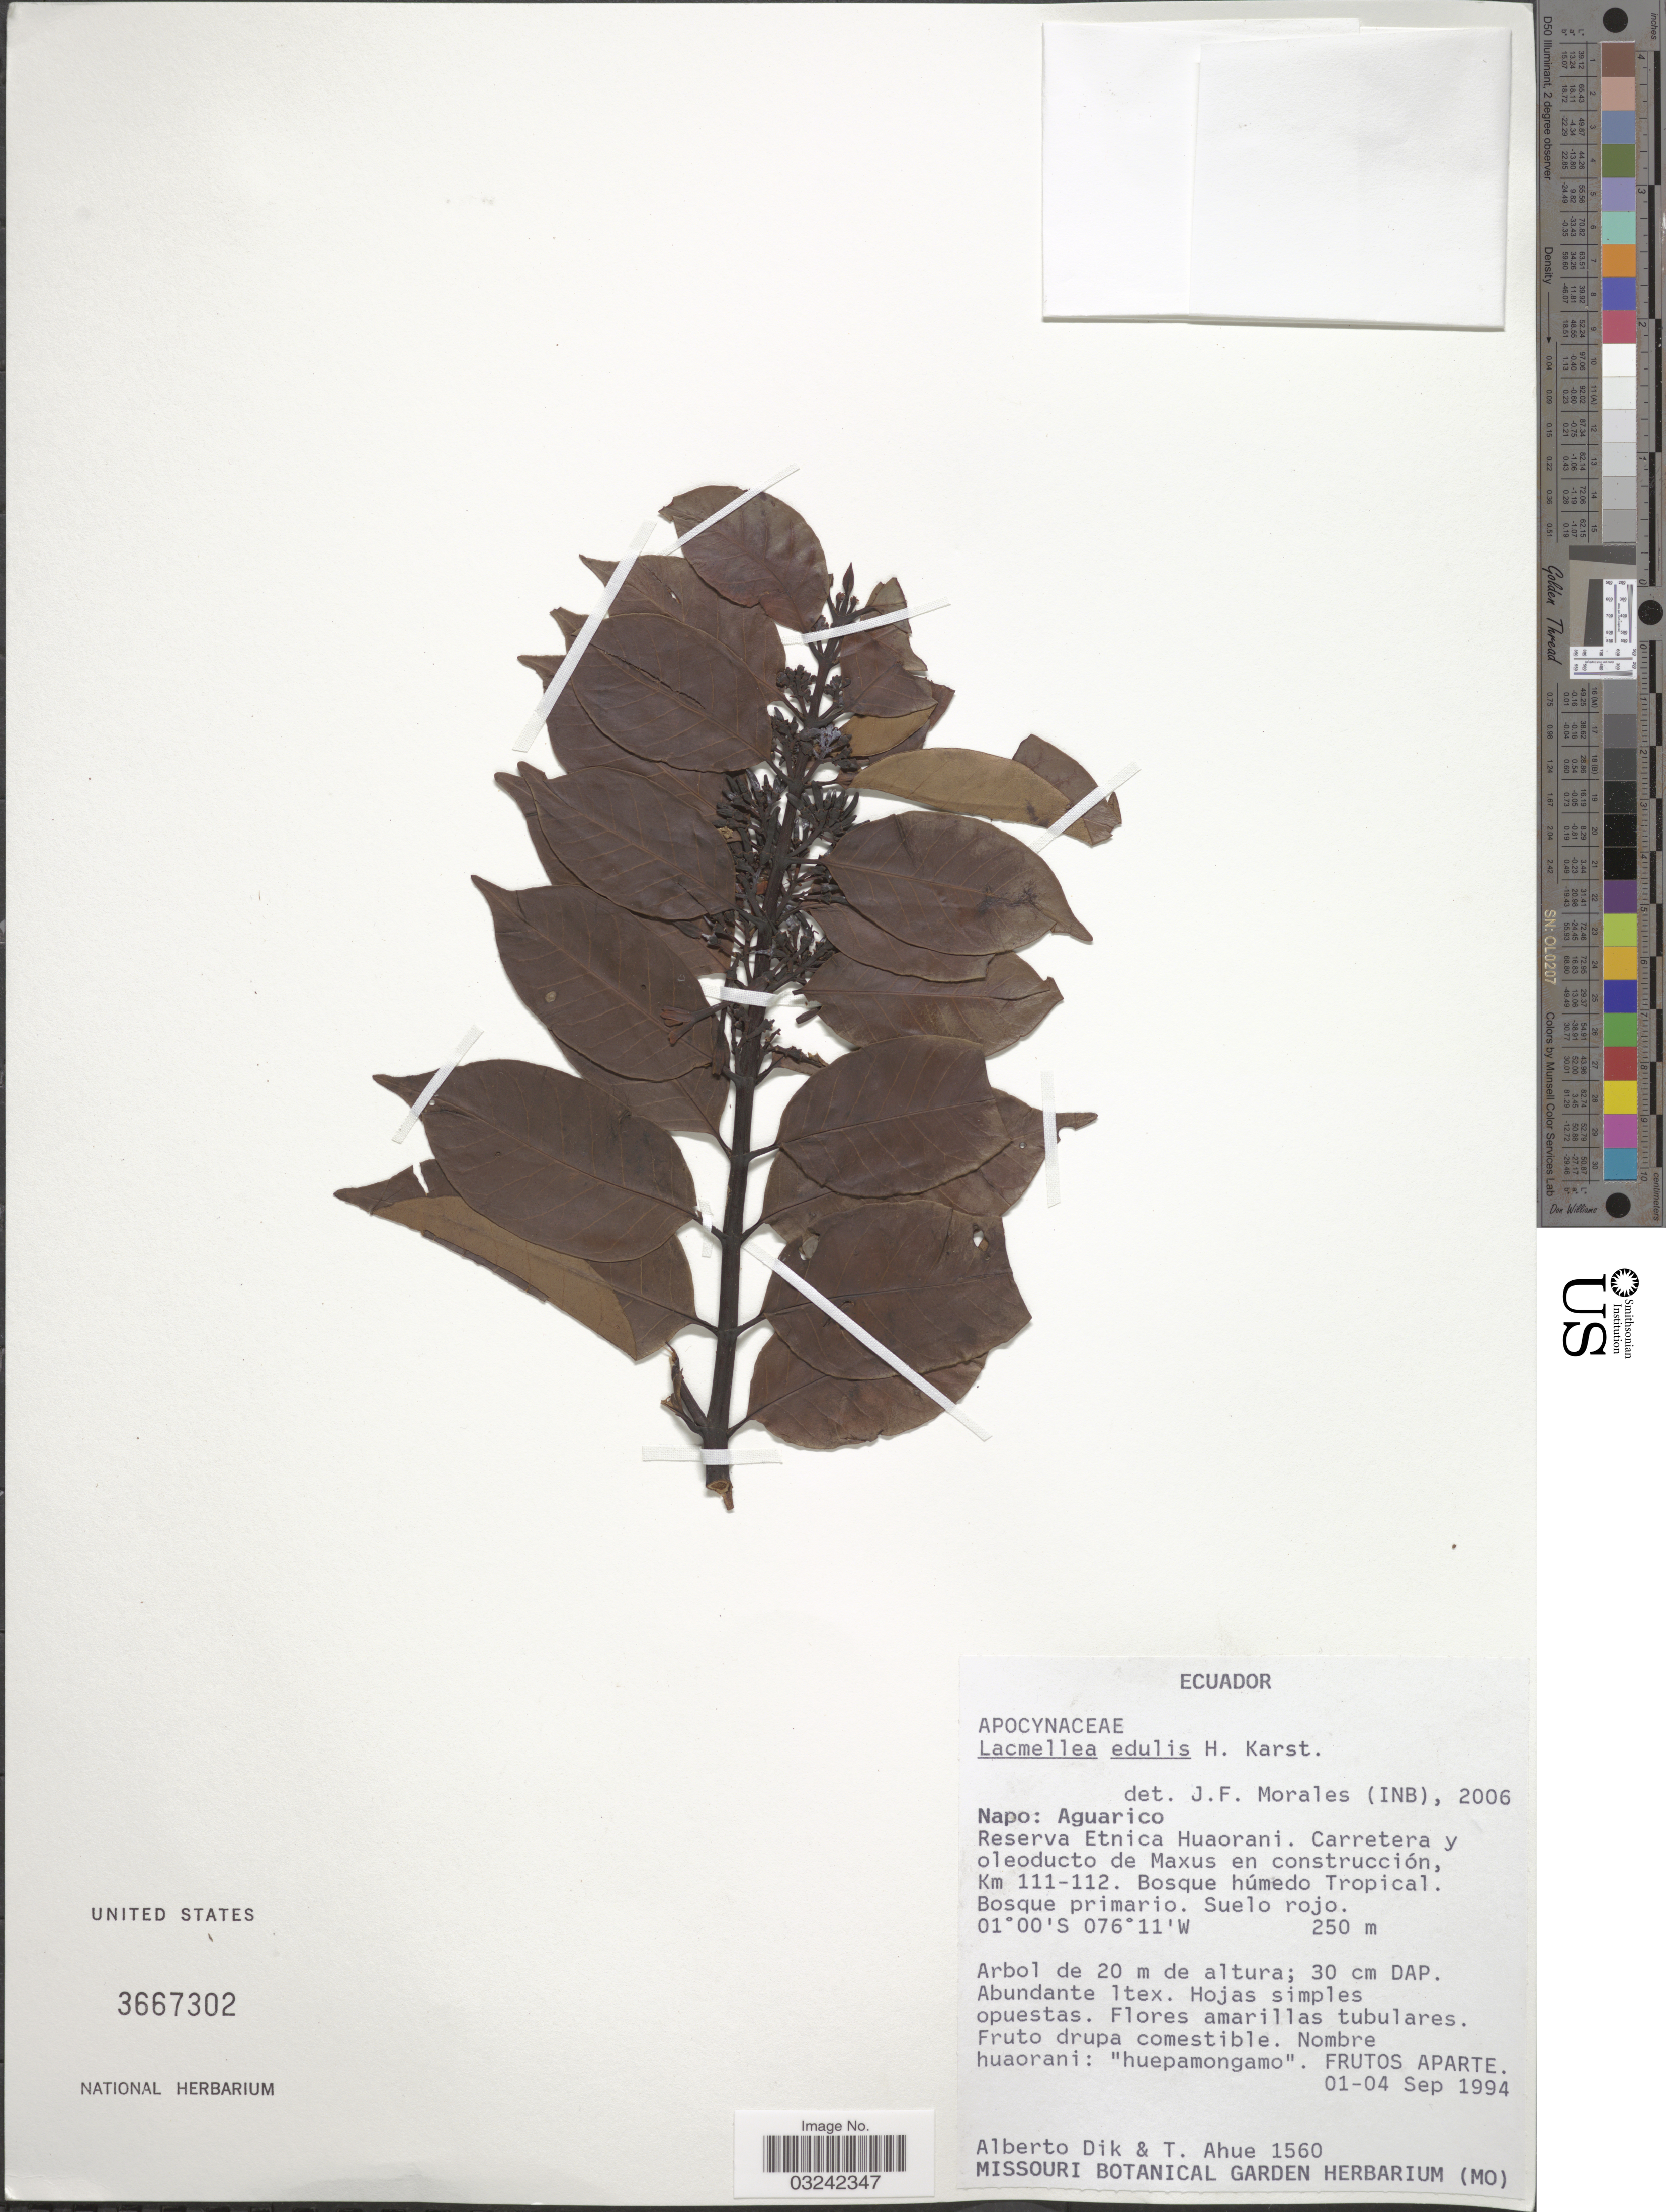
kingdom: Plantae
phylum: Tracheophyta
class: Magnoliopsida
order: Gentianales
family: Apocynaceae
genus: Lacmellea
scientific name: Lacmellea edulis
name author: H. Karst.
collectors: A. Dik & T. Ahue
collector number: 1560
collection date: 1994-09-01/1994-09-04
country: Ecuador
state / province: Napo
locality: Aguarico. Reserva Etnica Huaorani. Carretera y oleoducto de Maxus en construcción, Km 111-112.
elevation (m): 250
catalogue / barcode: US 3667302